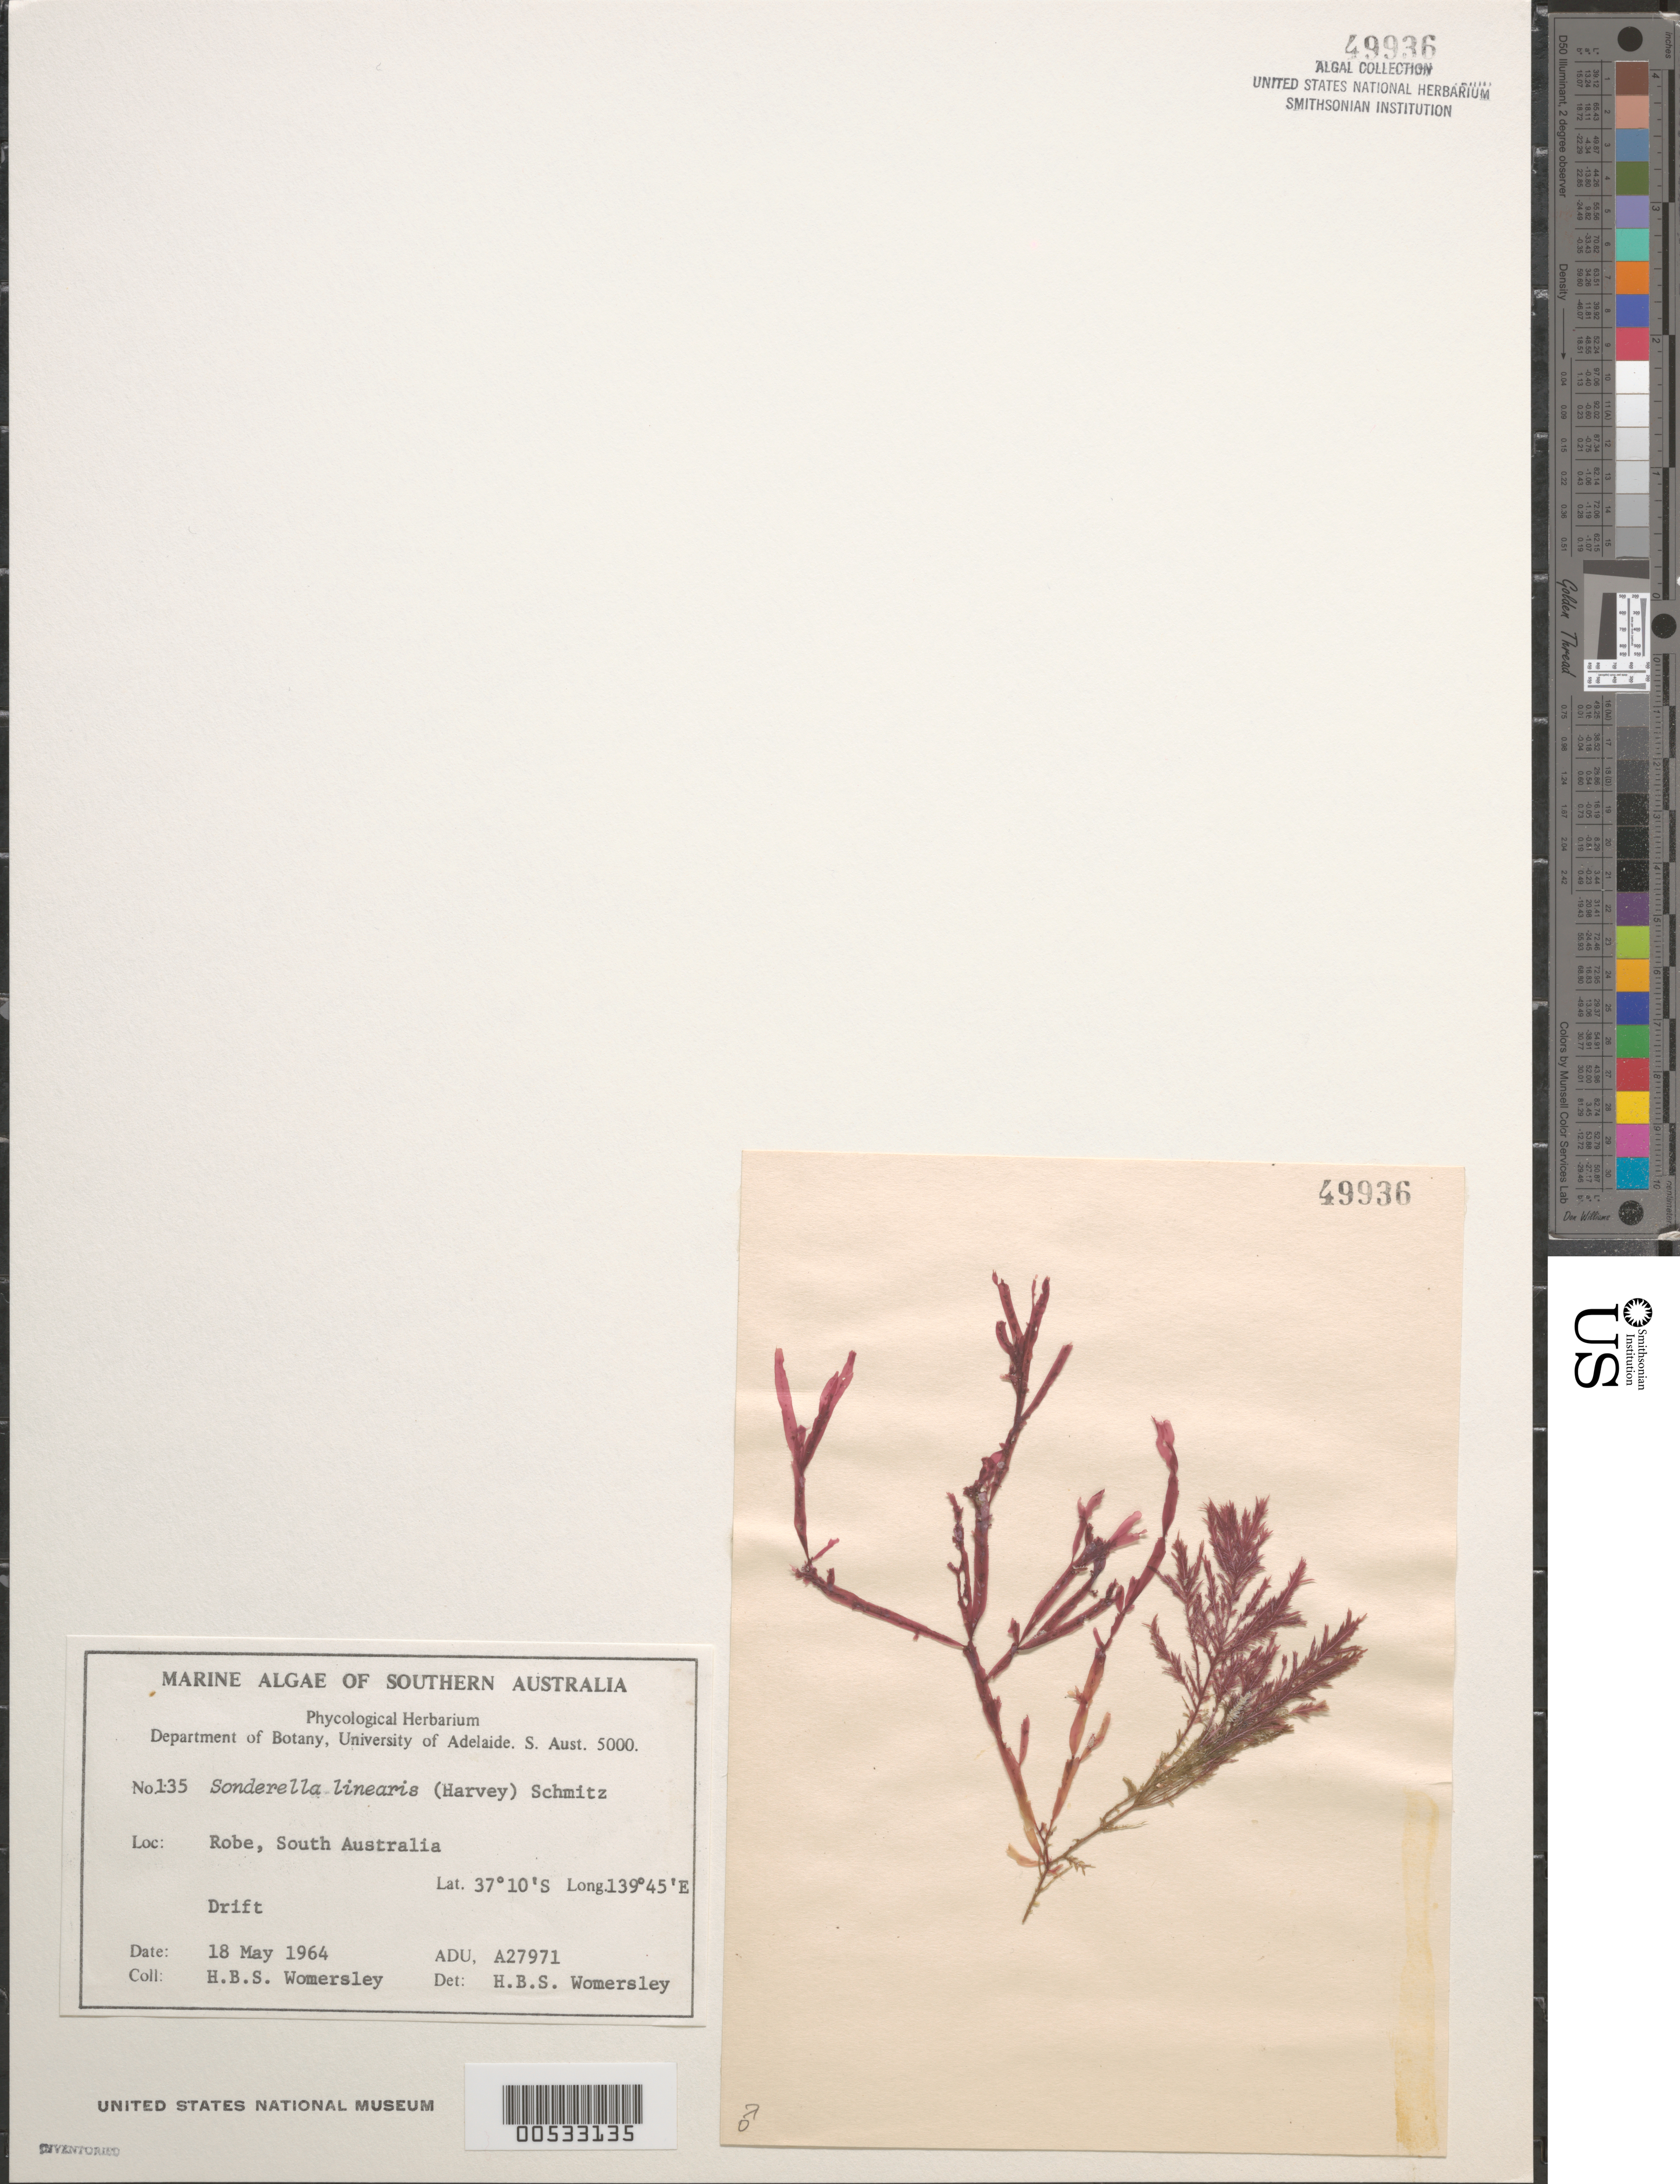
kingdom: Plantae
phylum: Rhodophyta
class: Florideophyceae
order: Ceramiales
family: Rhodomelaceae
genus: Sonderella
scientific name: Sonderella linearis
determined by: Womersley, H. B. S.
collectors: H. B. S. Womersley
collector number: ADU A27971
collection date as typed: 18 May 1964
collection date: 1964-05-18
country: Australia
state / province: South Australia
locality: Robe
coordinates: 37 10' S, 139 45' E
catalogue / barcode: US 49936